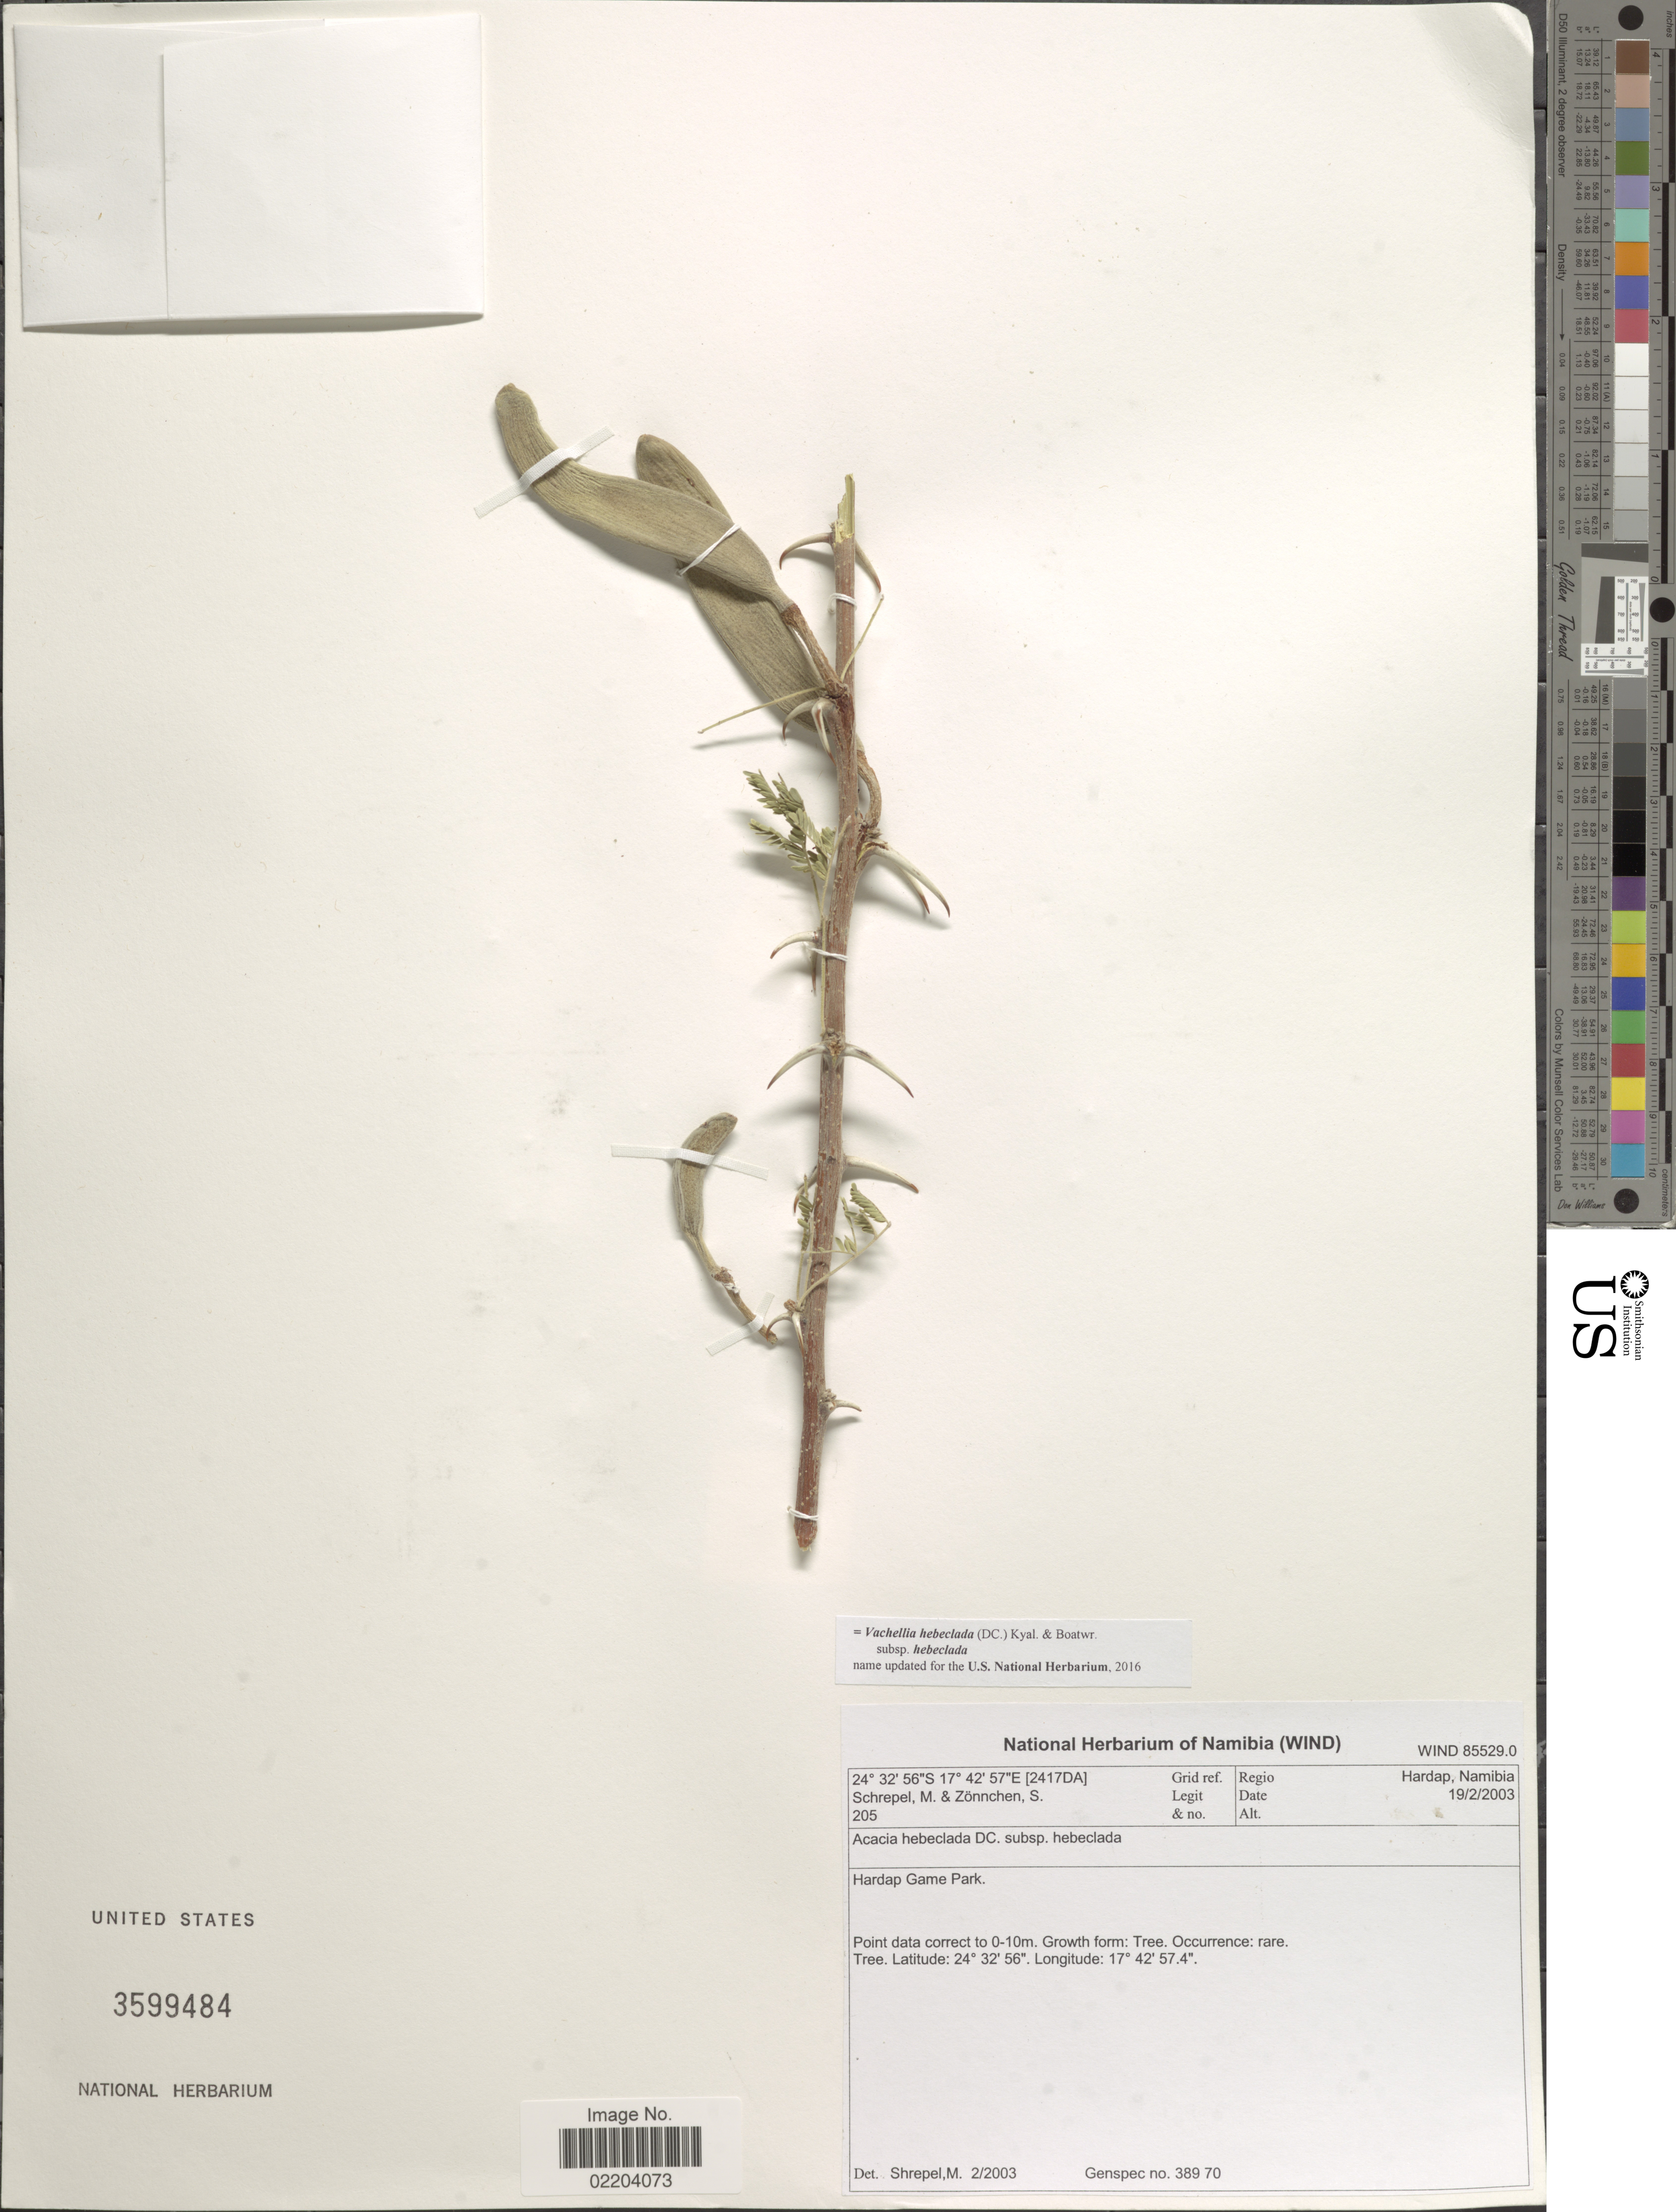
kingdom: Plantae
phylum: Tracheophyta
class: Magnoliopsida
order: Fabales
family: Fabaceae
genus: Vachellia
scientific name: Vachellia hebeclada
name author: (DC.) Kyal. & Boatwr.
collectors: M. Schrepel & S. Zonnchen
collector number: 205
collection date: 2003-02-19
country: Namibia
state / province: Hardap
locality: Hardap Game Park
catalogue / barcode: US 3599484